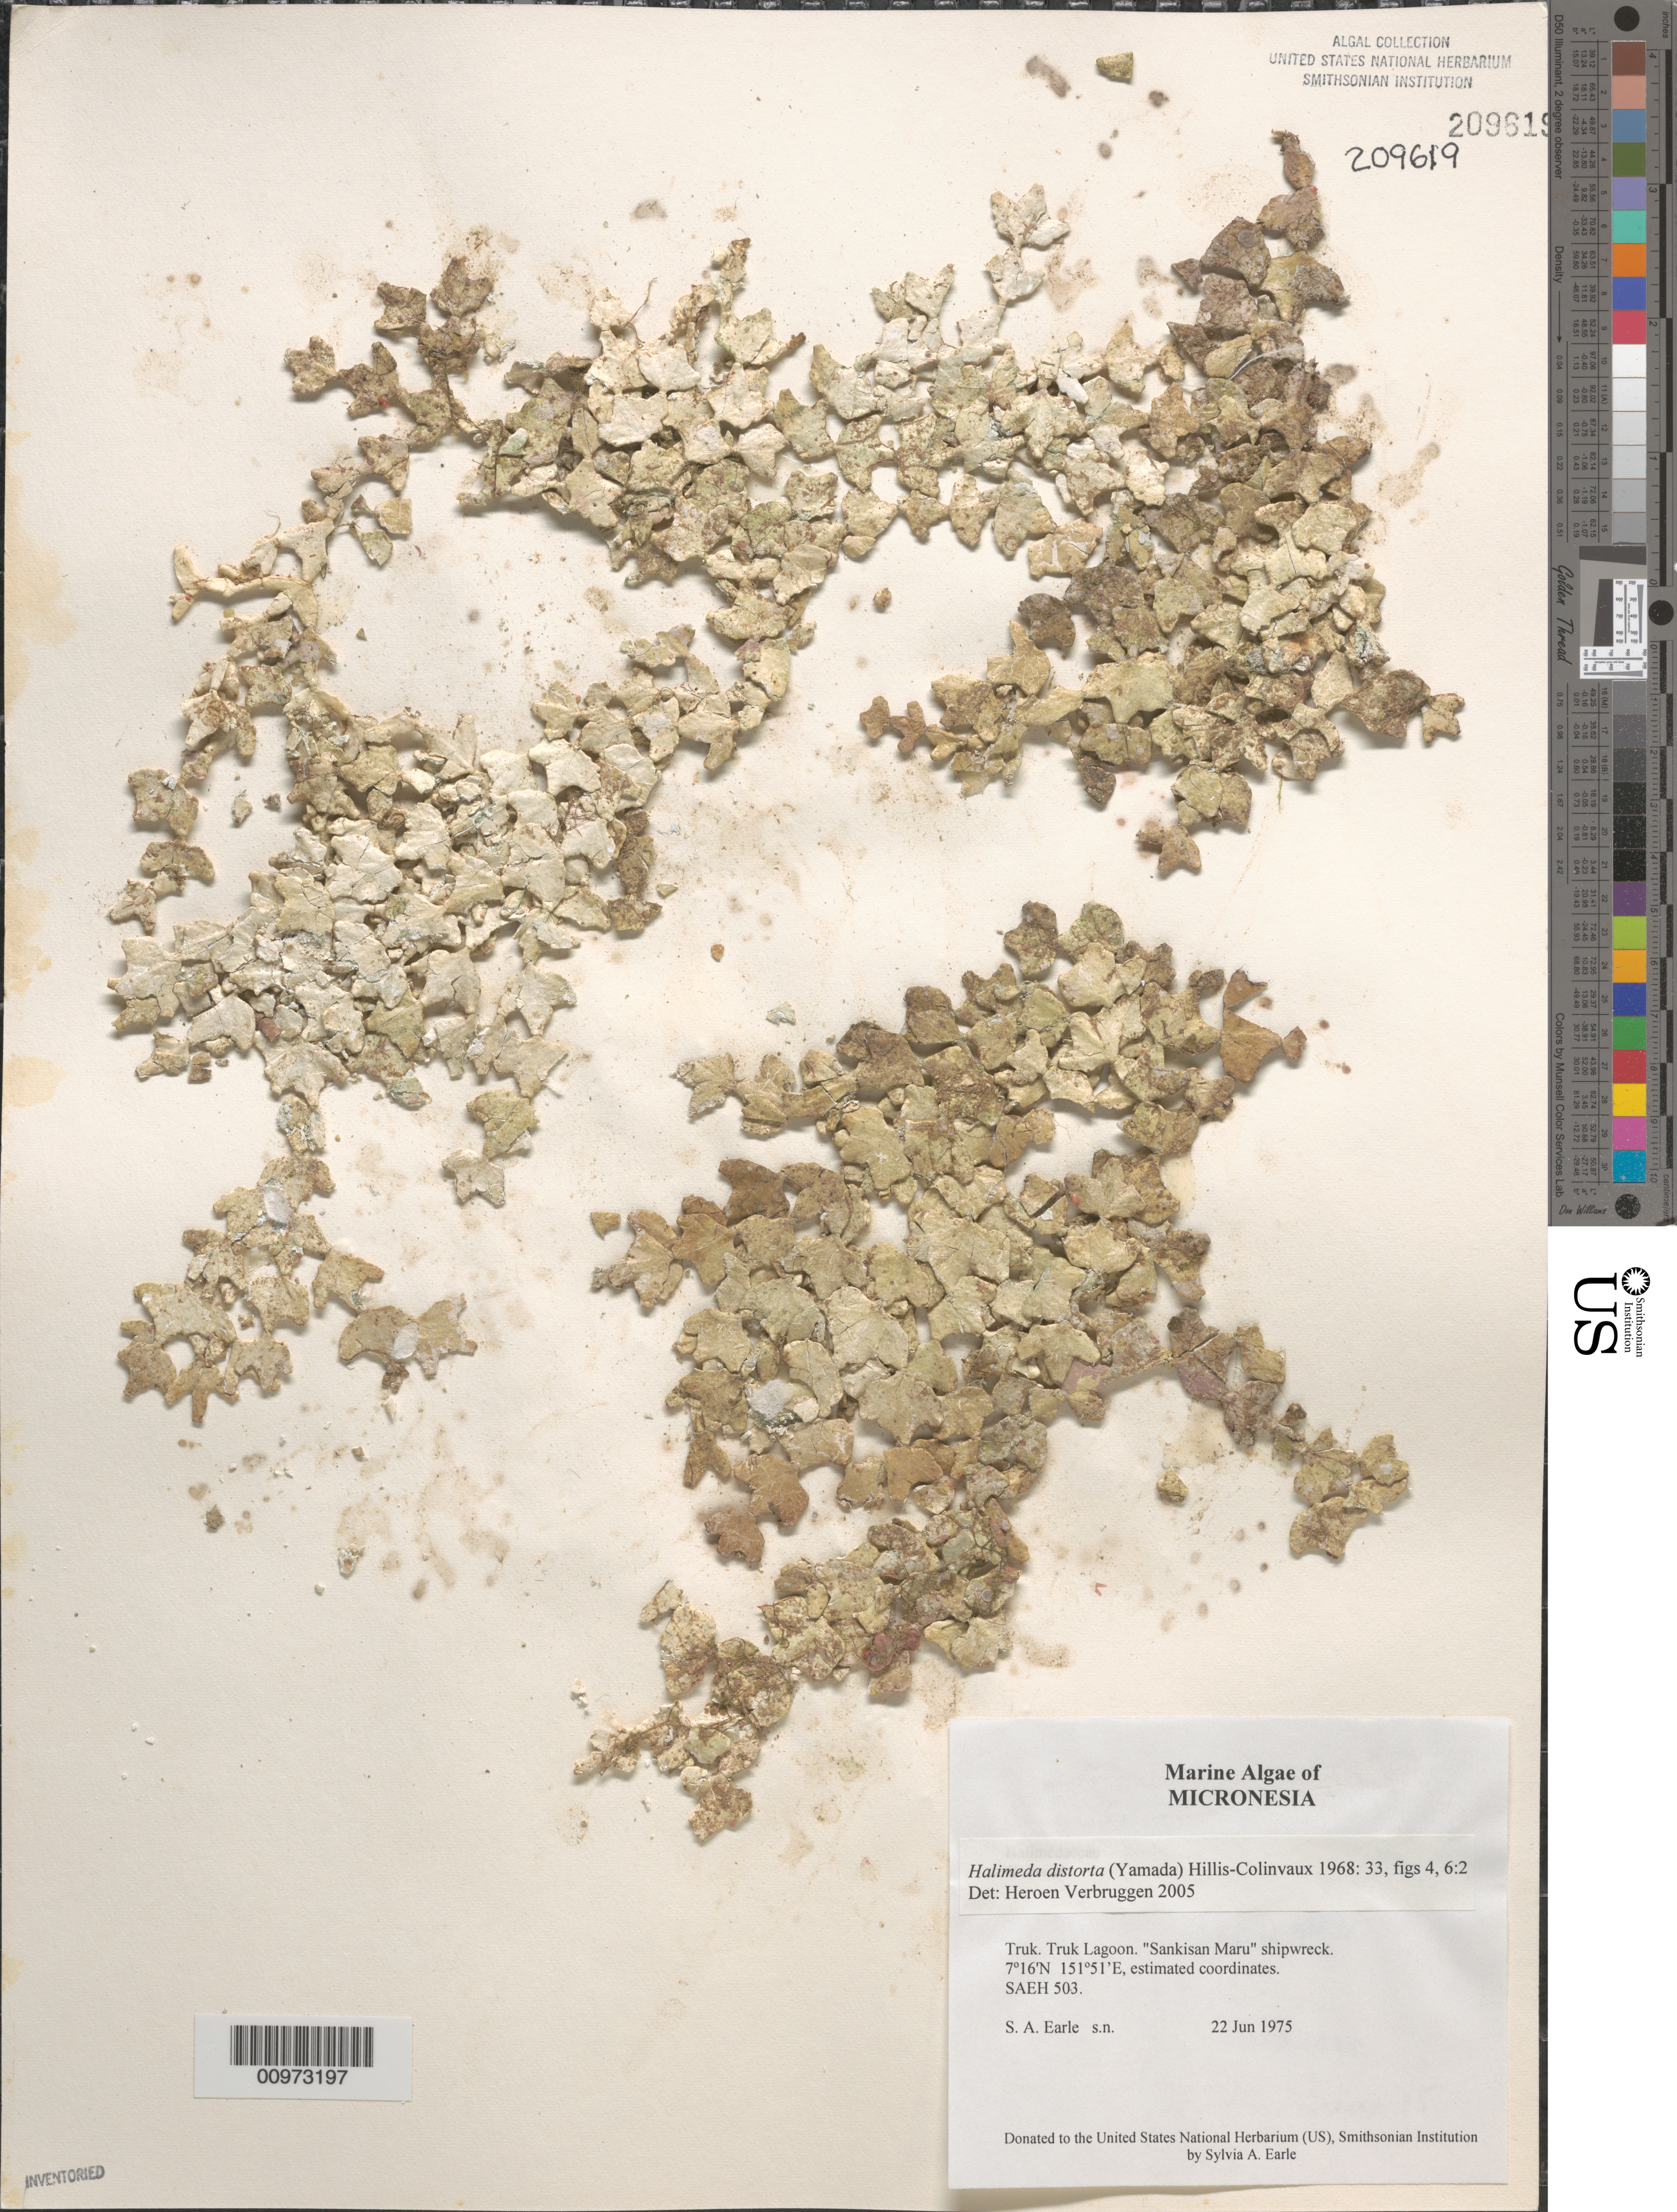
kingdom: Plantae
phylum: Chlorophyta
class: Ulvophyceae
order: Bryopsidales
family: Halimedaceae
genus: Halimeda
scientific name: Halimeda distorta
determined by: Verbruggen, H.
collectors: S. A. Earle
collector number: SAEH 503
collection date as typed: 22 Jun 1975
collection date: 1975-06-22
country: Micronesia, Federated States of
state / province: Truk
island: Truk (Chuuk) Is.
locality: Chuuk Lagoon (Truk Lagoon), Sankisan Maru shipwreck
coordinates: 7 16'N, 151 51'E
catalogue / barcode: US 209619